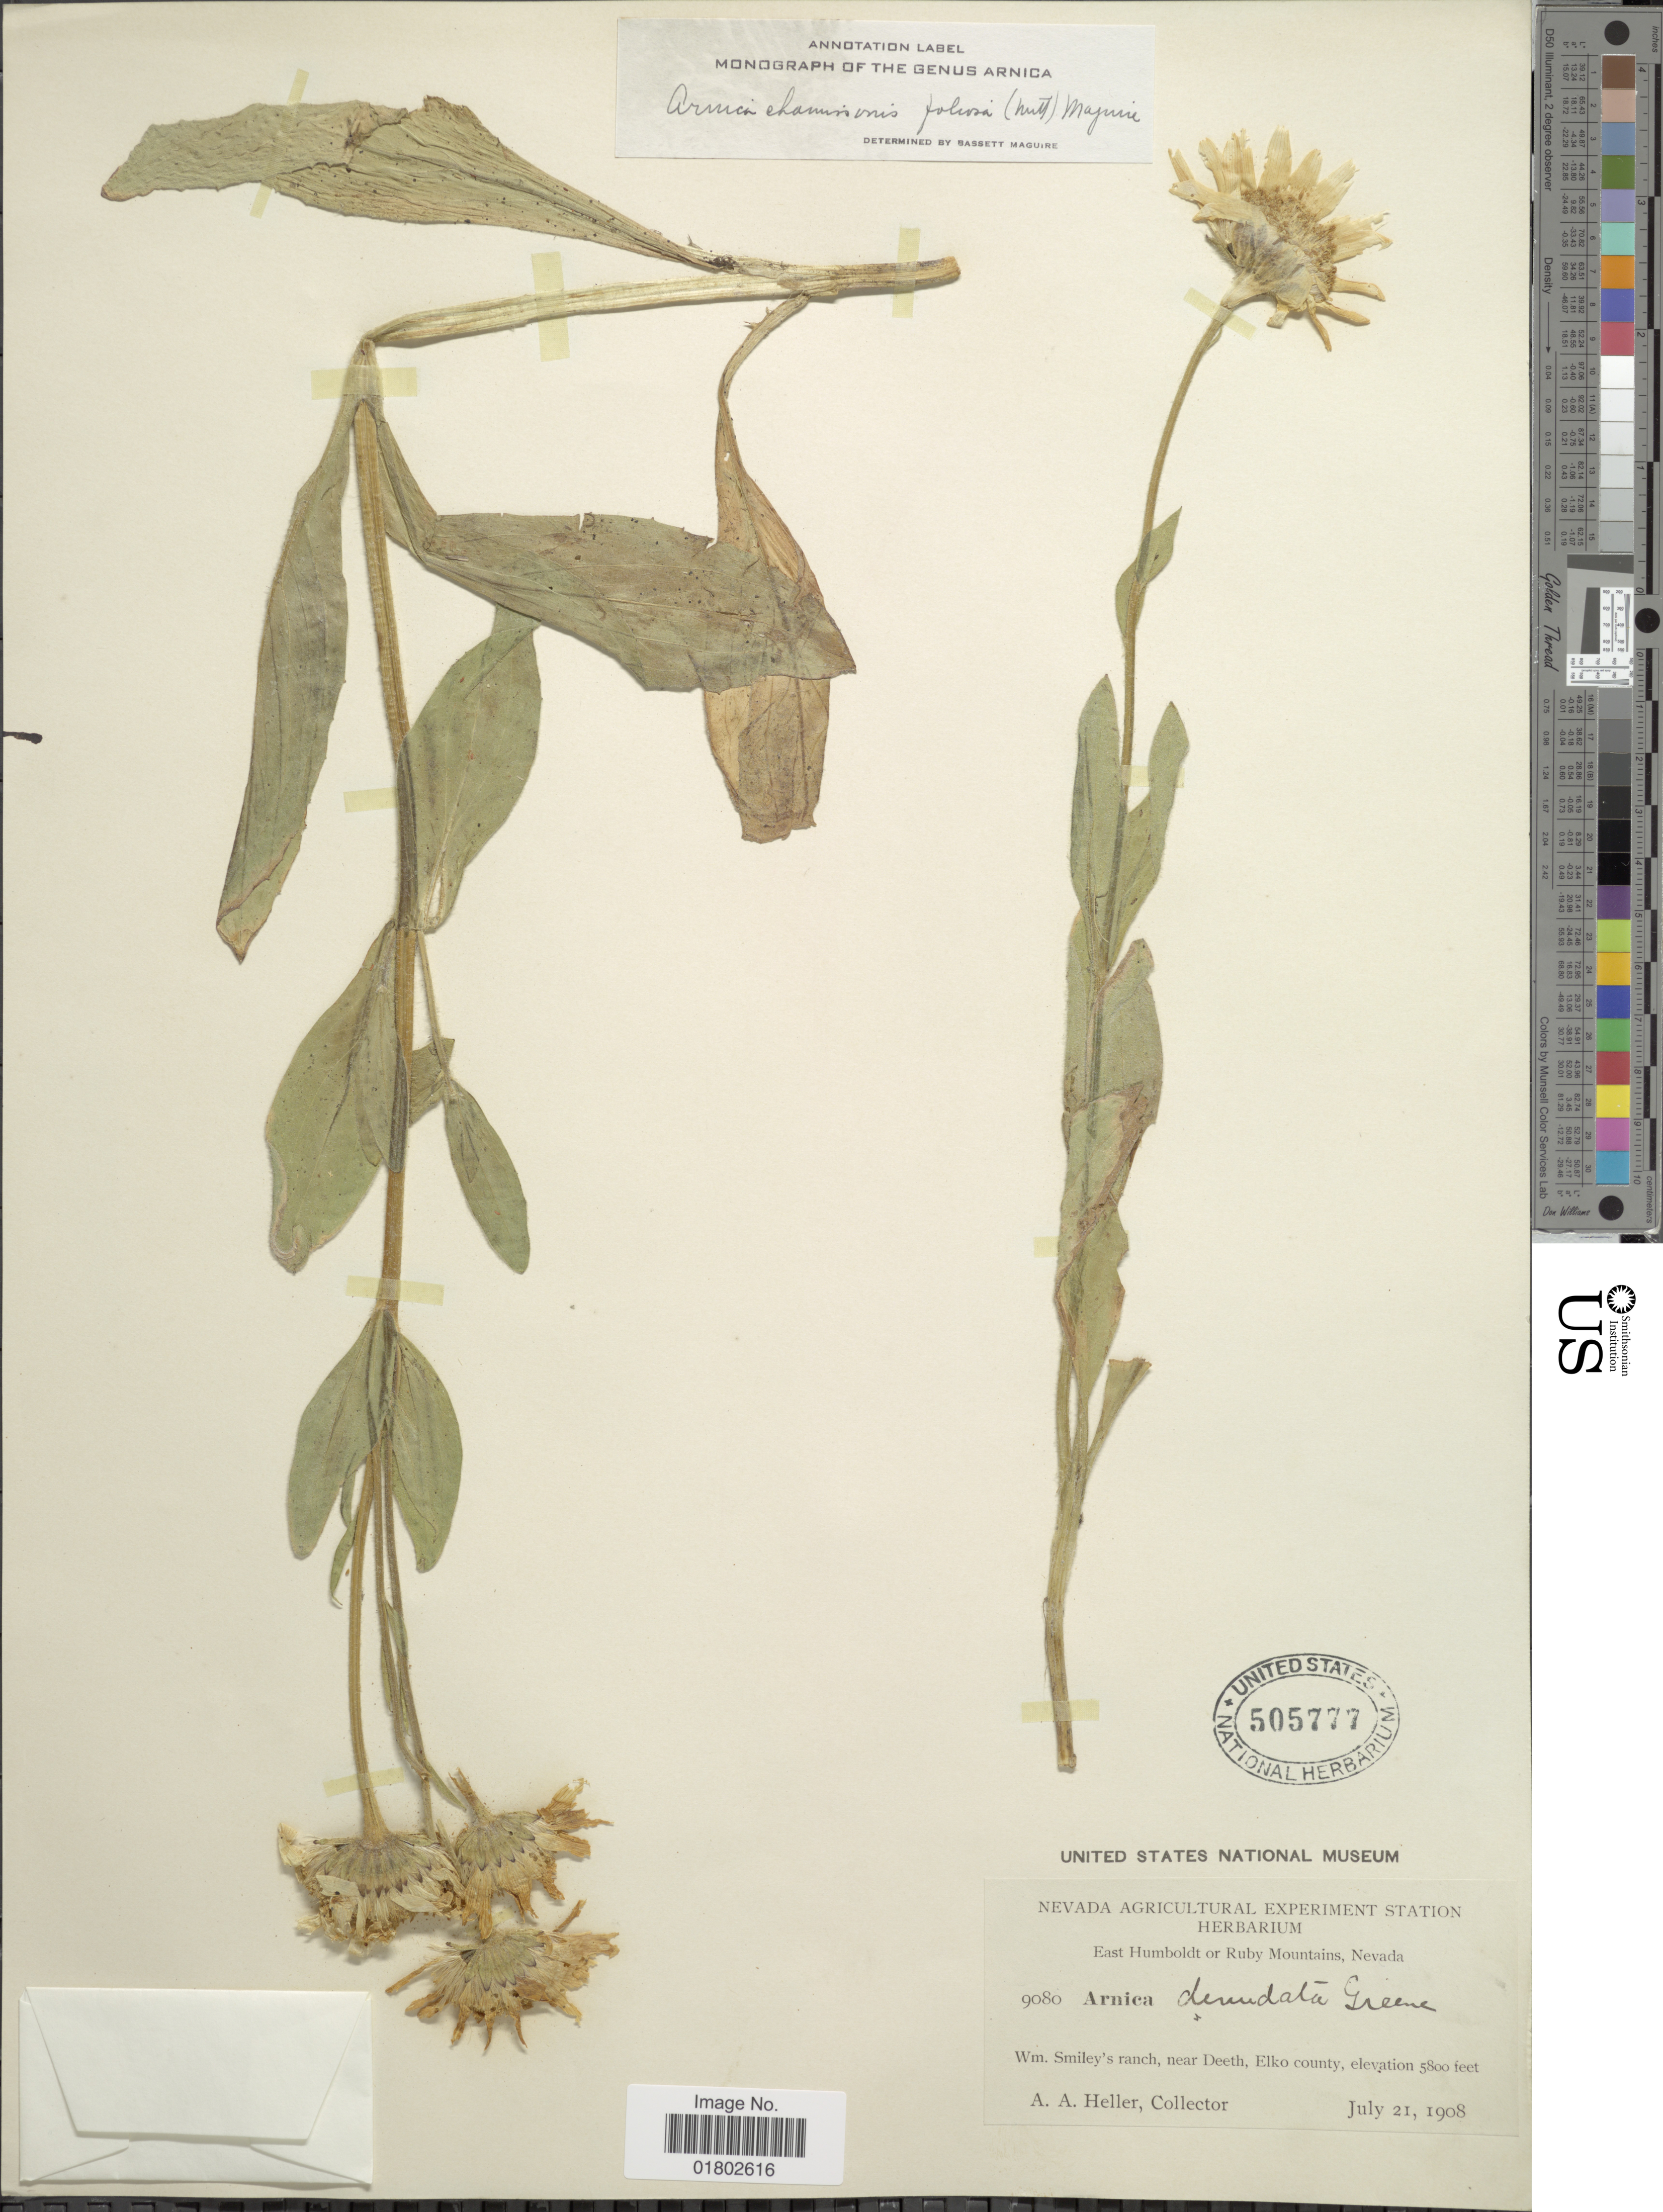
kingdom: Plantae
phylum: Tracheophyta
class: Magnoliopsida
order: Asterales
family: Asteraceae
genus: Arnica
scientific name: Arnica chamissonis subsp. foliosa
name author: (Nutt.) Maguire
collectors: A. A. Heller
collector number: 9080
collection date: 1908-07-21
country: United States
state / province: Nevada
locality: East Humboldt or Ruby Mountains, Wm. Smiley's ranch, near Deeth, Elko County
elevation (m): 1768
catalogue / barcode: US 505777